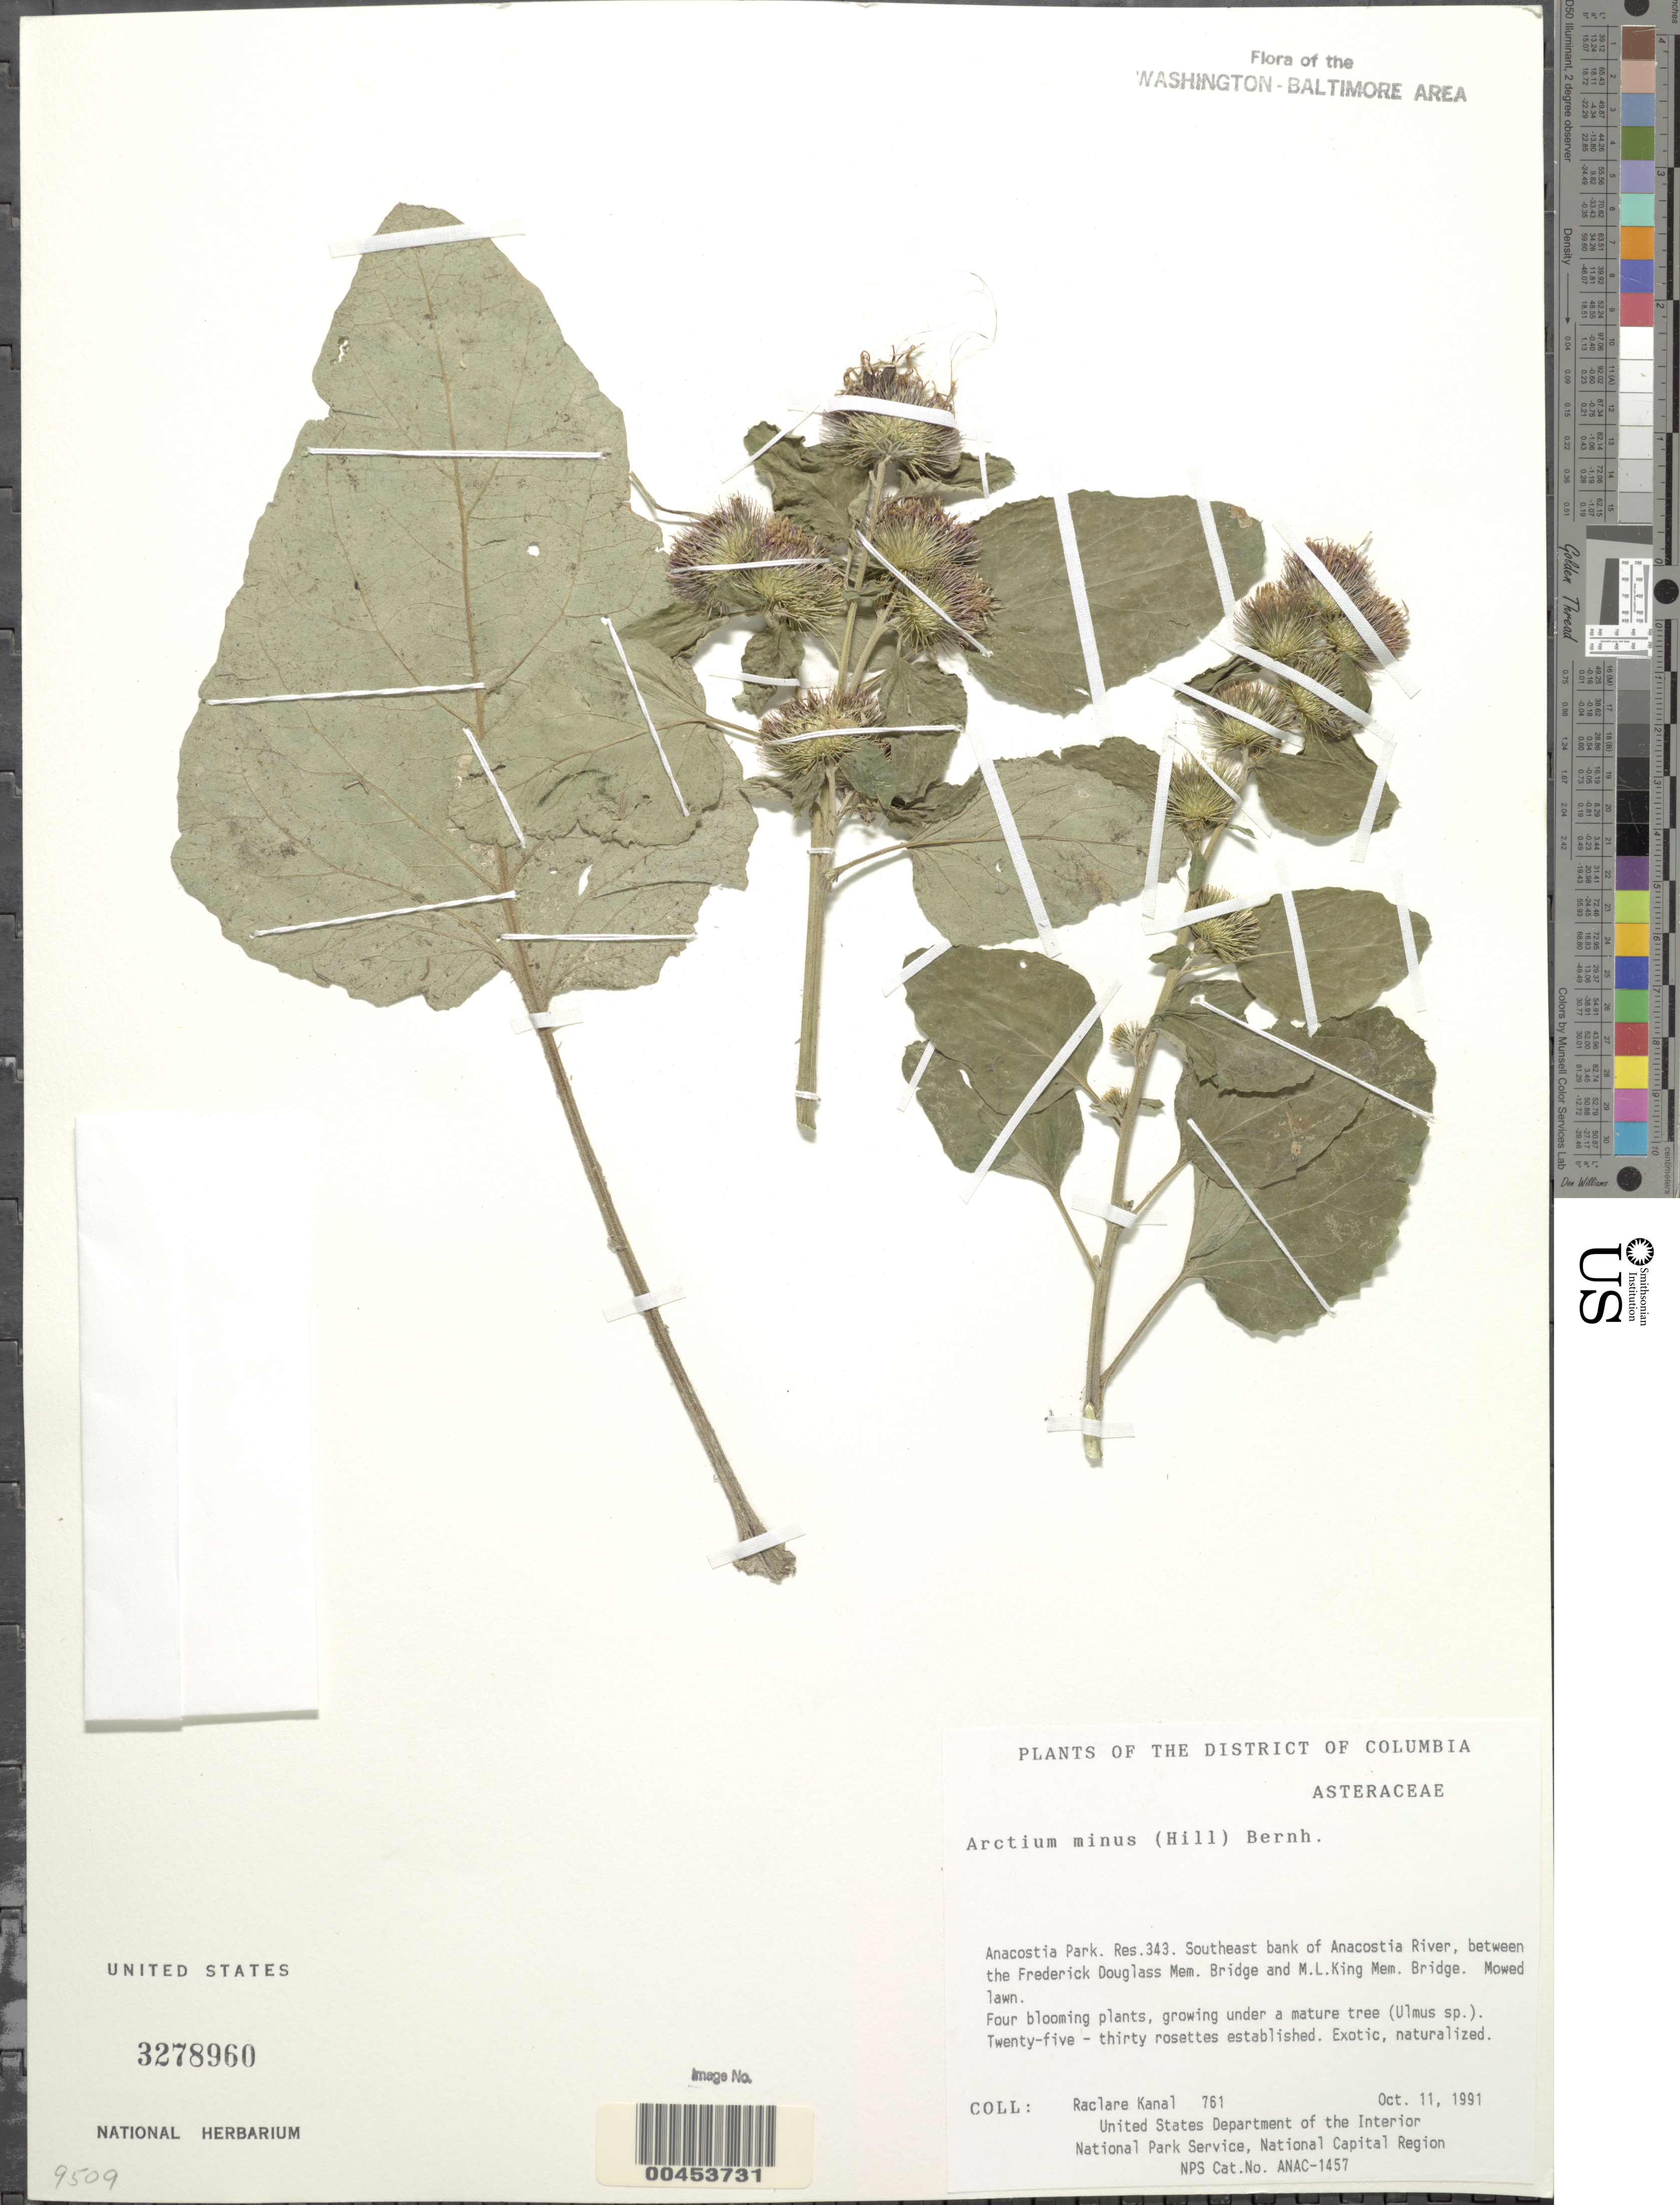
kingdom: Plantae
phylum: Tracheophyta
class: Magnoliopsida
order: Asterales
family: Asteraceae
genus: Arctium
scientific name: Arctium minus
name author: (Hill) Bernh.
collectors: R. Kanal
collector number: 761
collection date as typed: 11 Oct 1991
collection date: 1991-10-11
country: United States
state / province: District of Columbia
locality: Anacostia Park, Res 343, SE bank of the Anacostia River, between Frederick Douglass Mem Bridge and M.l. King Mem Bridge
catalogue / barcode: US 3278960